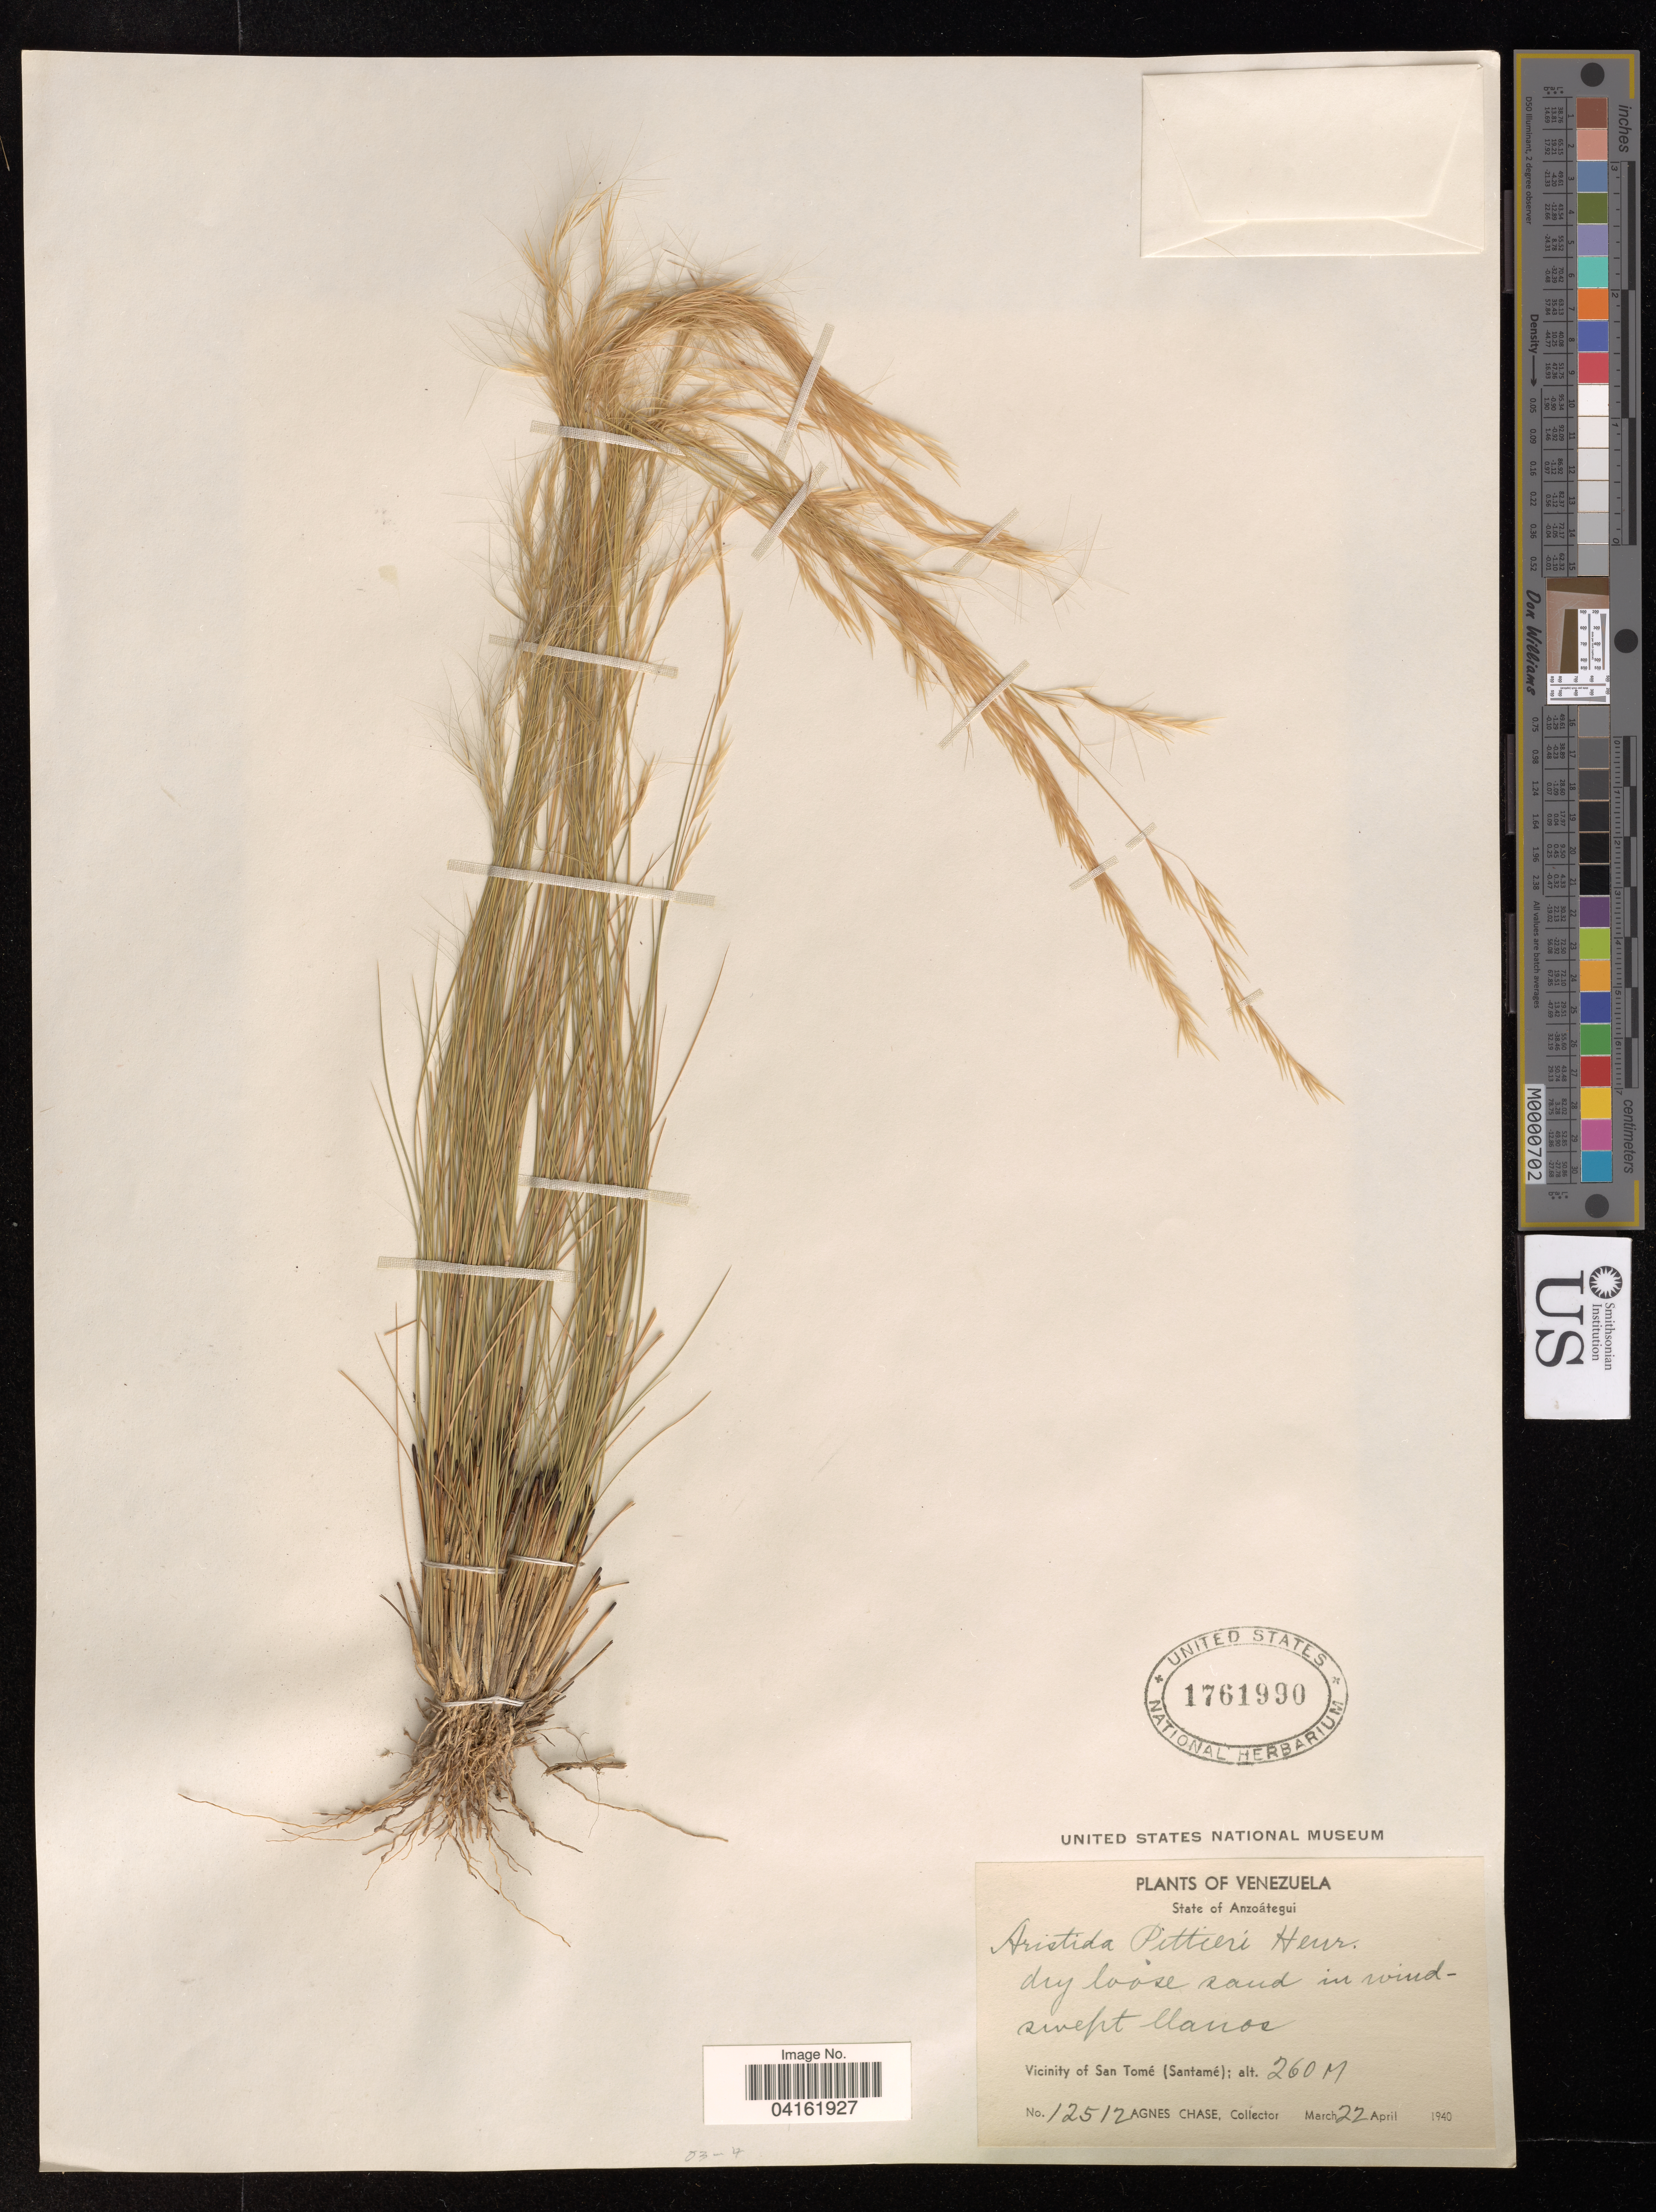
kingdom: Plantae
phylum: Tracheophyta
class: Liliopsida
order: Poales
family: Poaceae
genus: Aristida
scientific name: Aristida pittieri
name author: Henr.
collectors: A. Chase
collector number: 12512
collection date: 1940-03-22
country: Venezuela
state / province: Anzoategui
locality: Vicinity of San Tomé (Santamé).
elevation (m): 260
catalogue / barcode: US 1761990